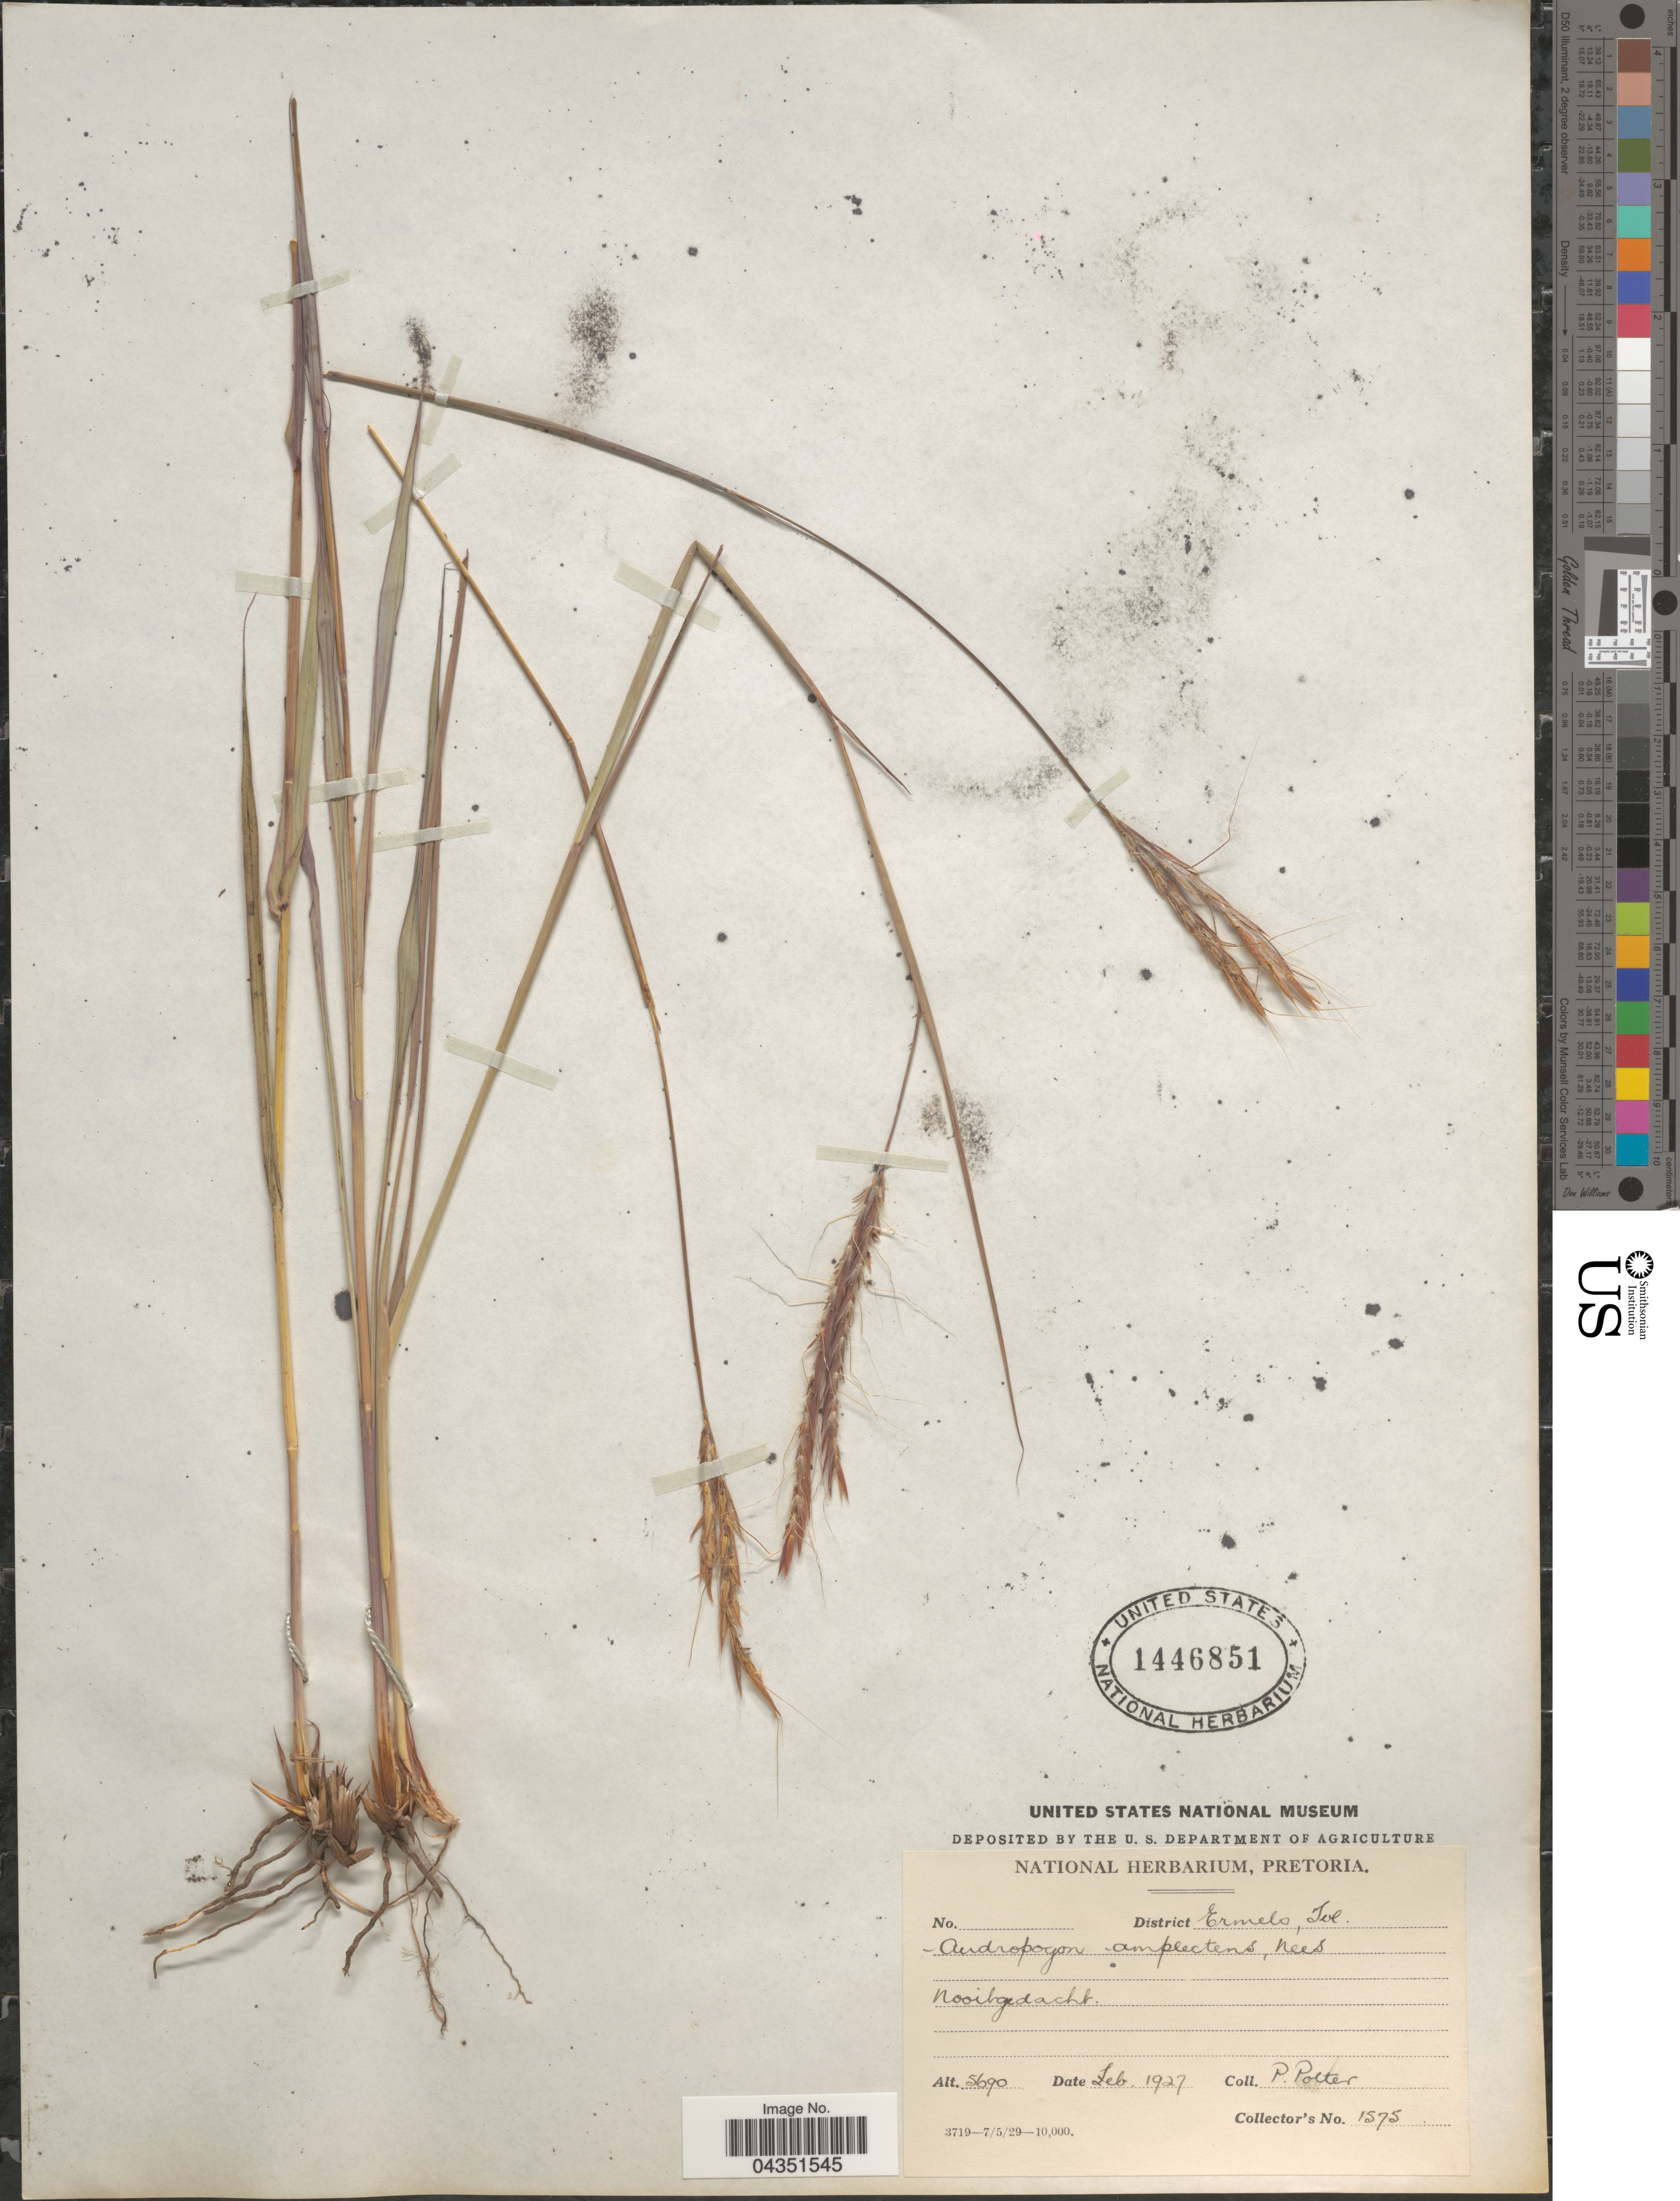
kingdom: Plantae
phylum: Tracheophyta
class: Liliopsida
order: Poales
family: Poaceae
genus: Diheteropogon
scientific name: Diheteropogon amplectens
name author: (Nees) Clayton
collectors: P. Potter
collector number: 1575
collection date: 1927-02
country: South Africa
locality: District Ermelo, Tvl. Nooitgedacht.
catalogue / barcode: US 1446851